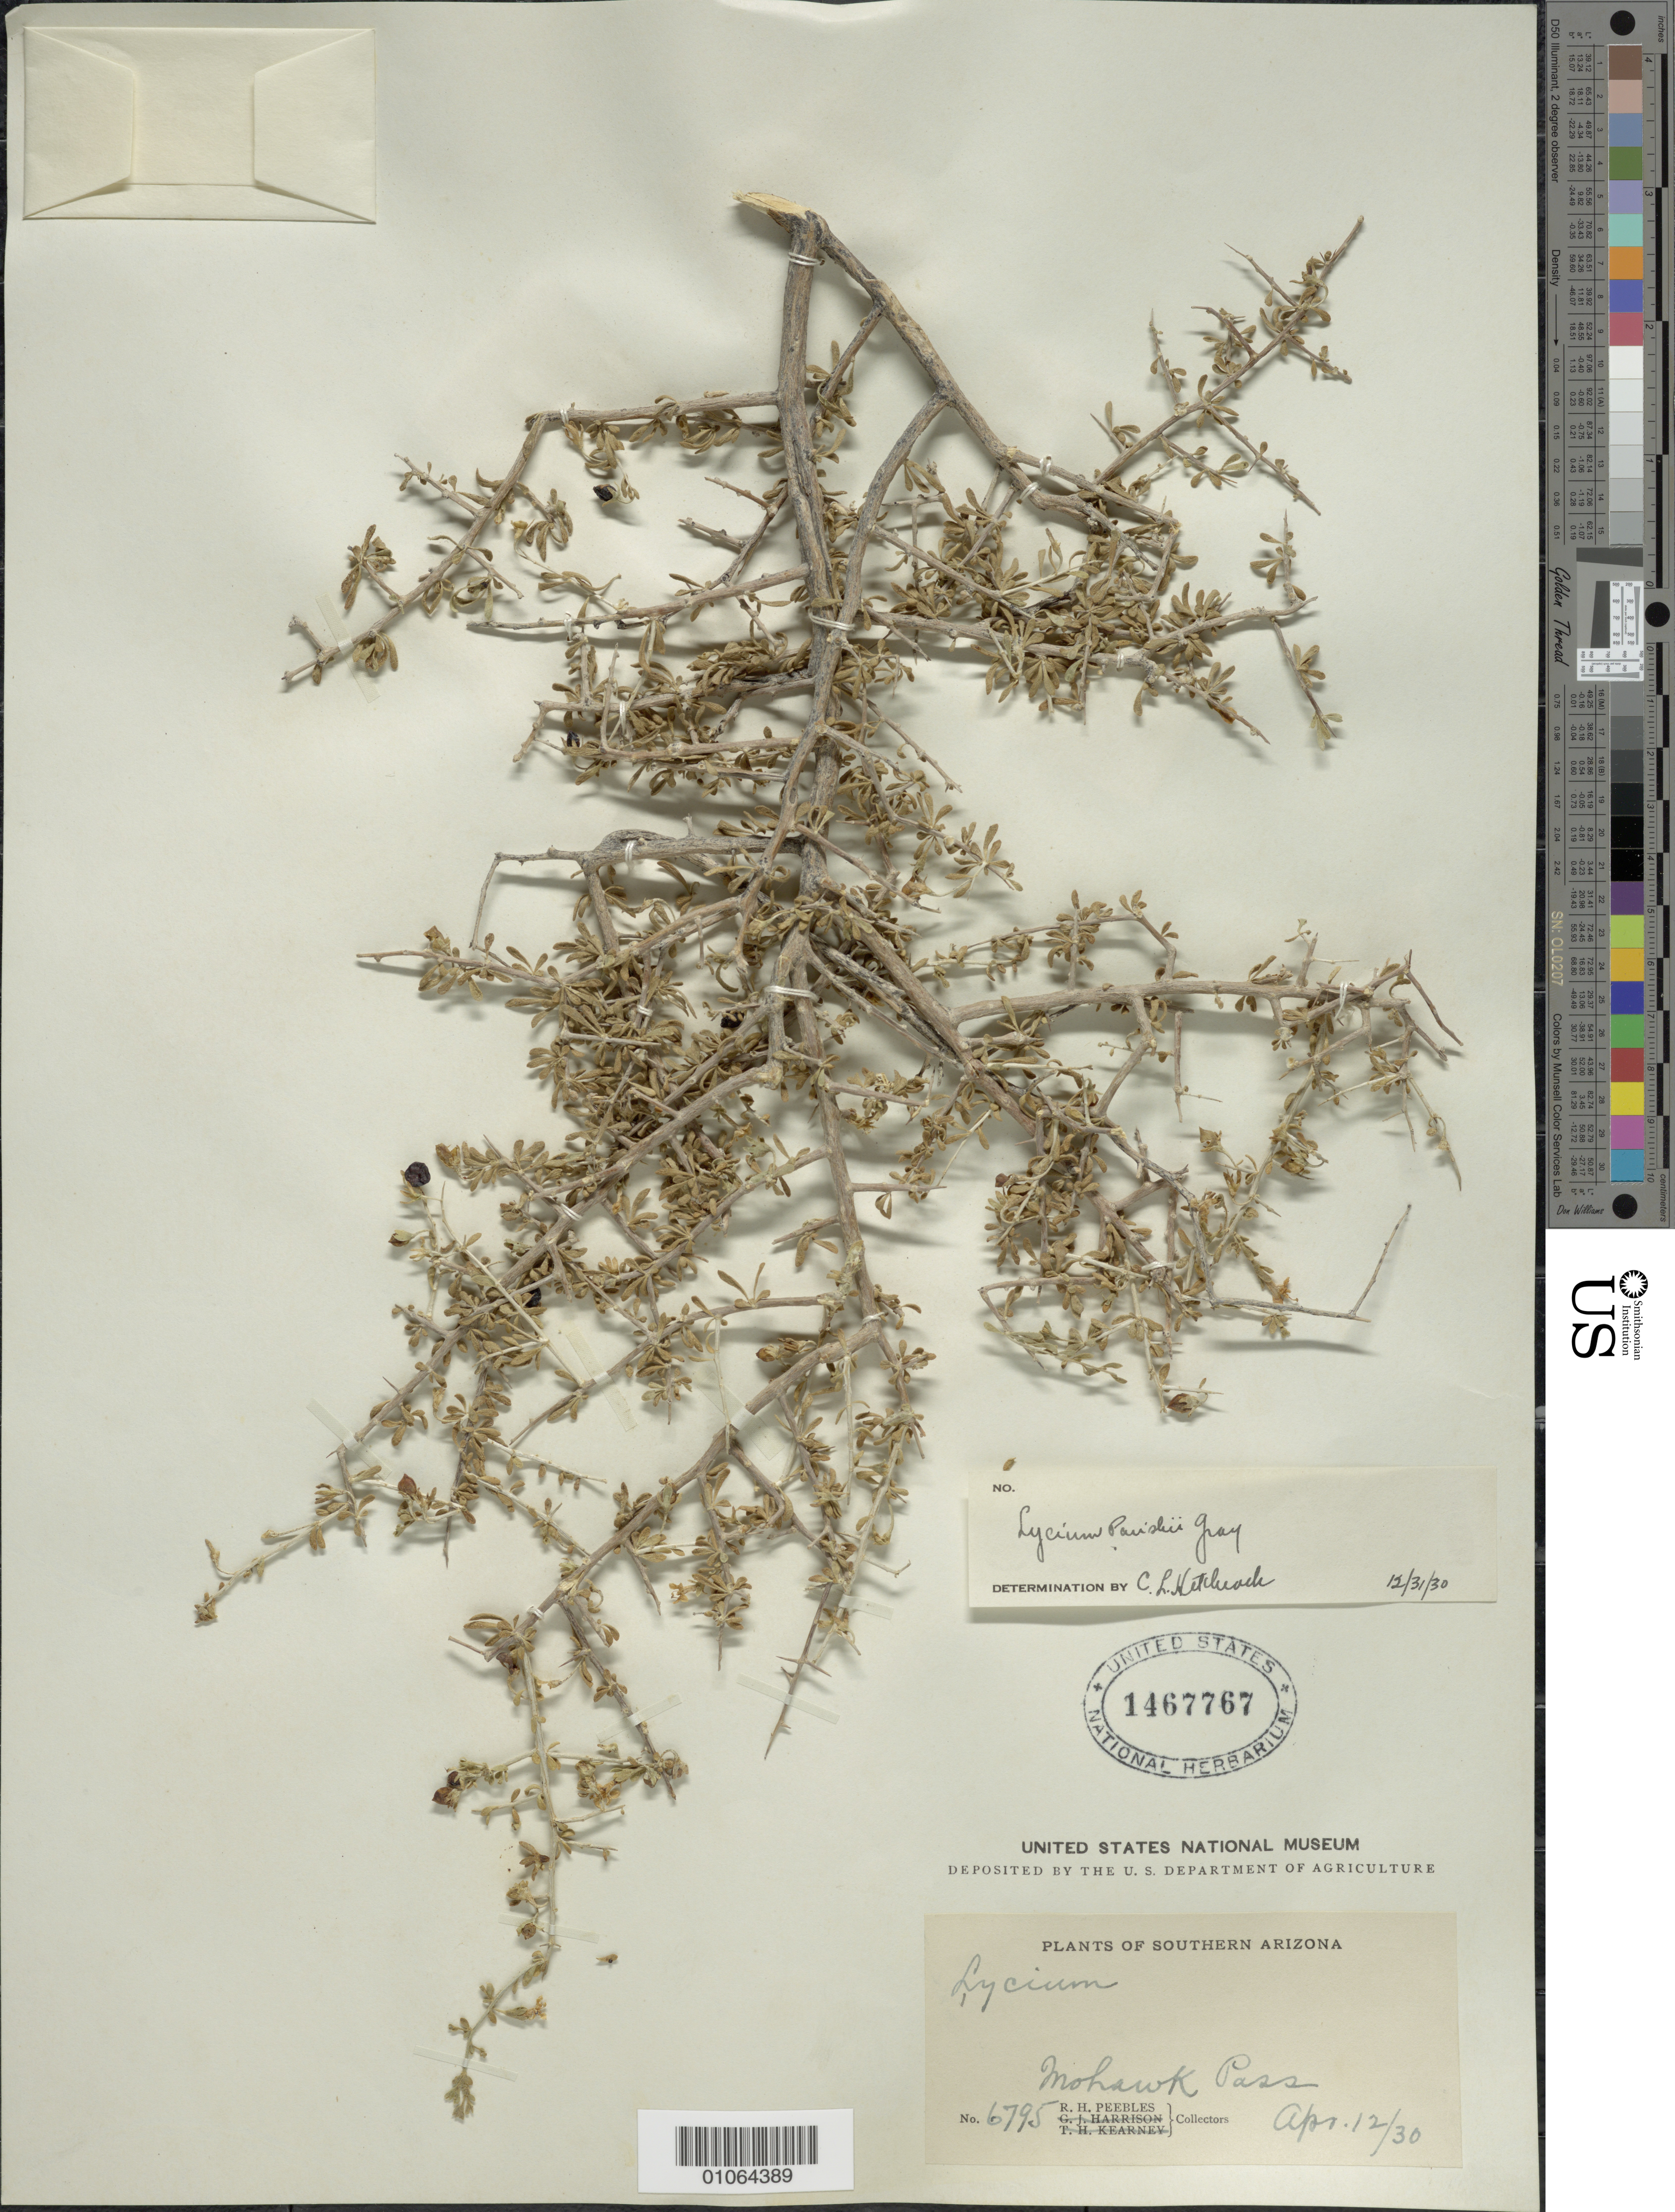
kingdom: Plantae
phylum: Tracheophyta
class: Magnoliopsida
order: Solanales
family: Solanaceae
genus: Lycium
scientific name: Lycium parishii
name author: A. Gray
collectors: R. H. Peebles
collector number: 6795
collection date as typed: Transcribed d/m/y: 12/4/30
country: United States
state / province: Arizona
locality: Southern Arizona. Mohawk Pass.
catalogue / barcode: US 1467767